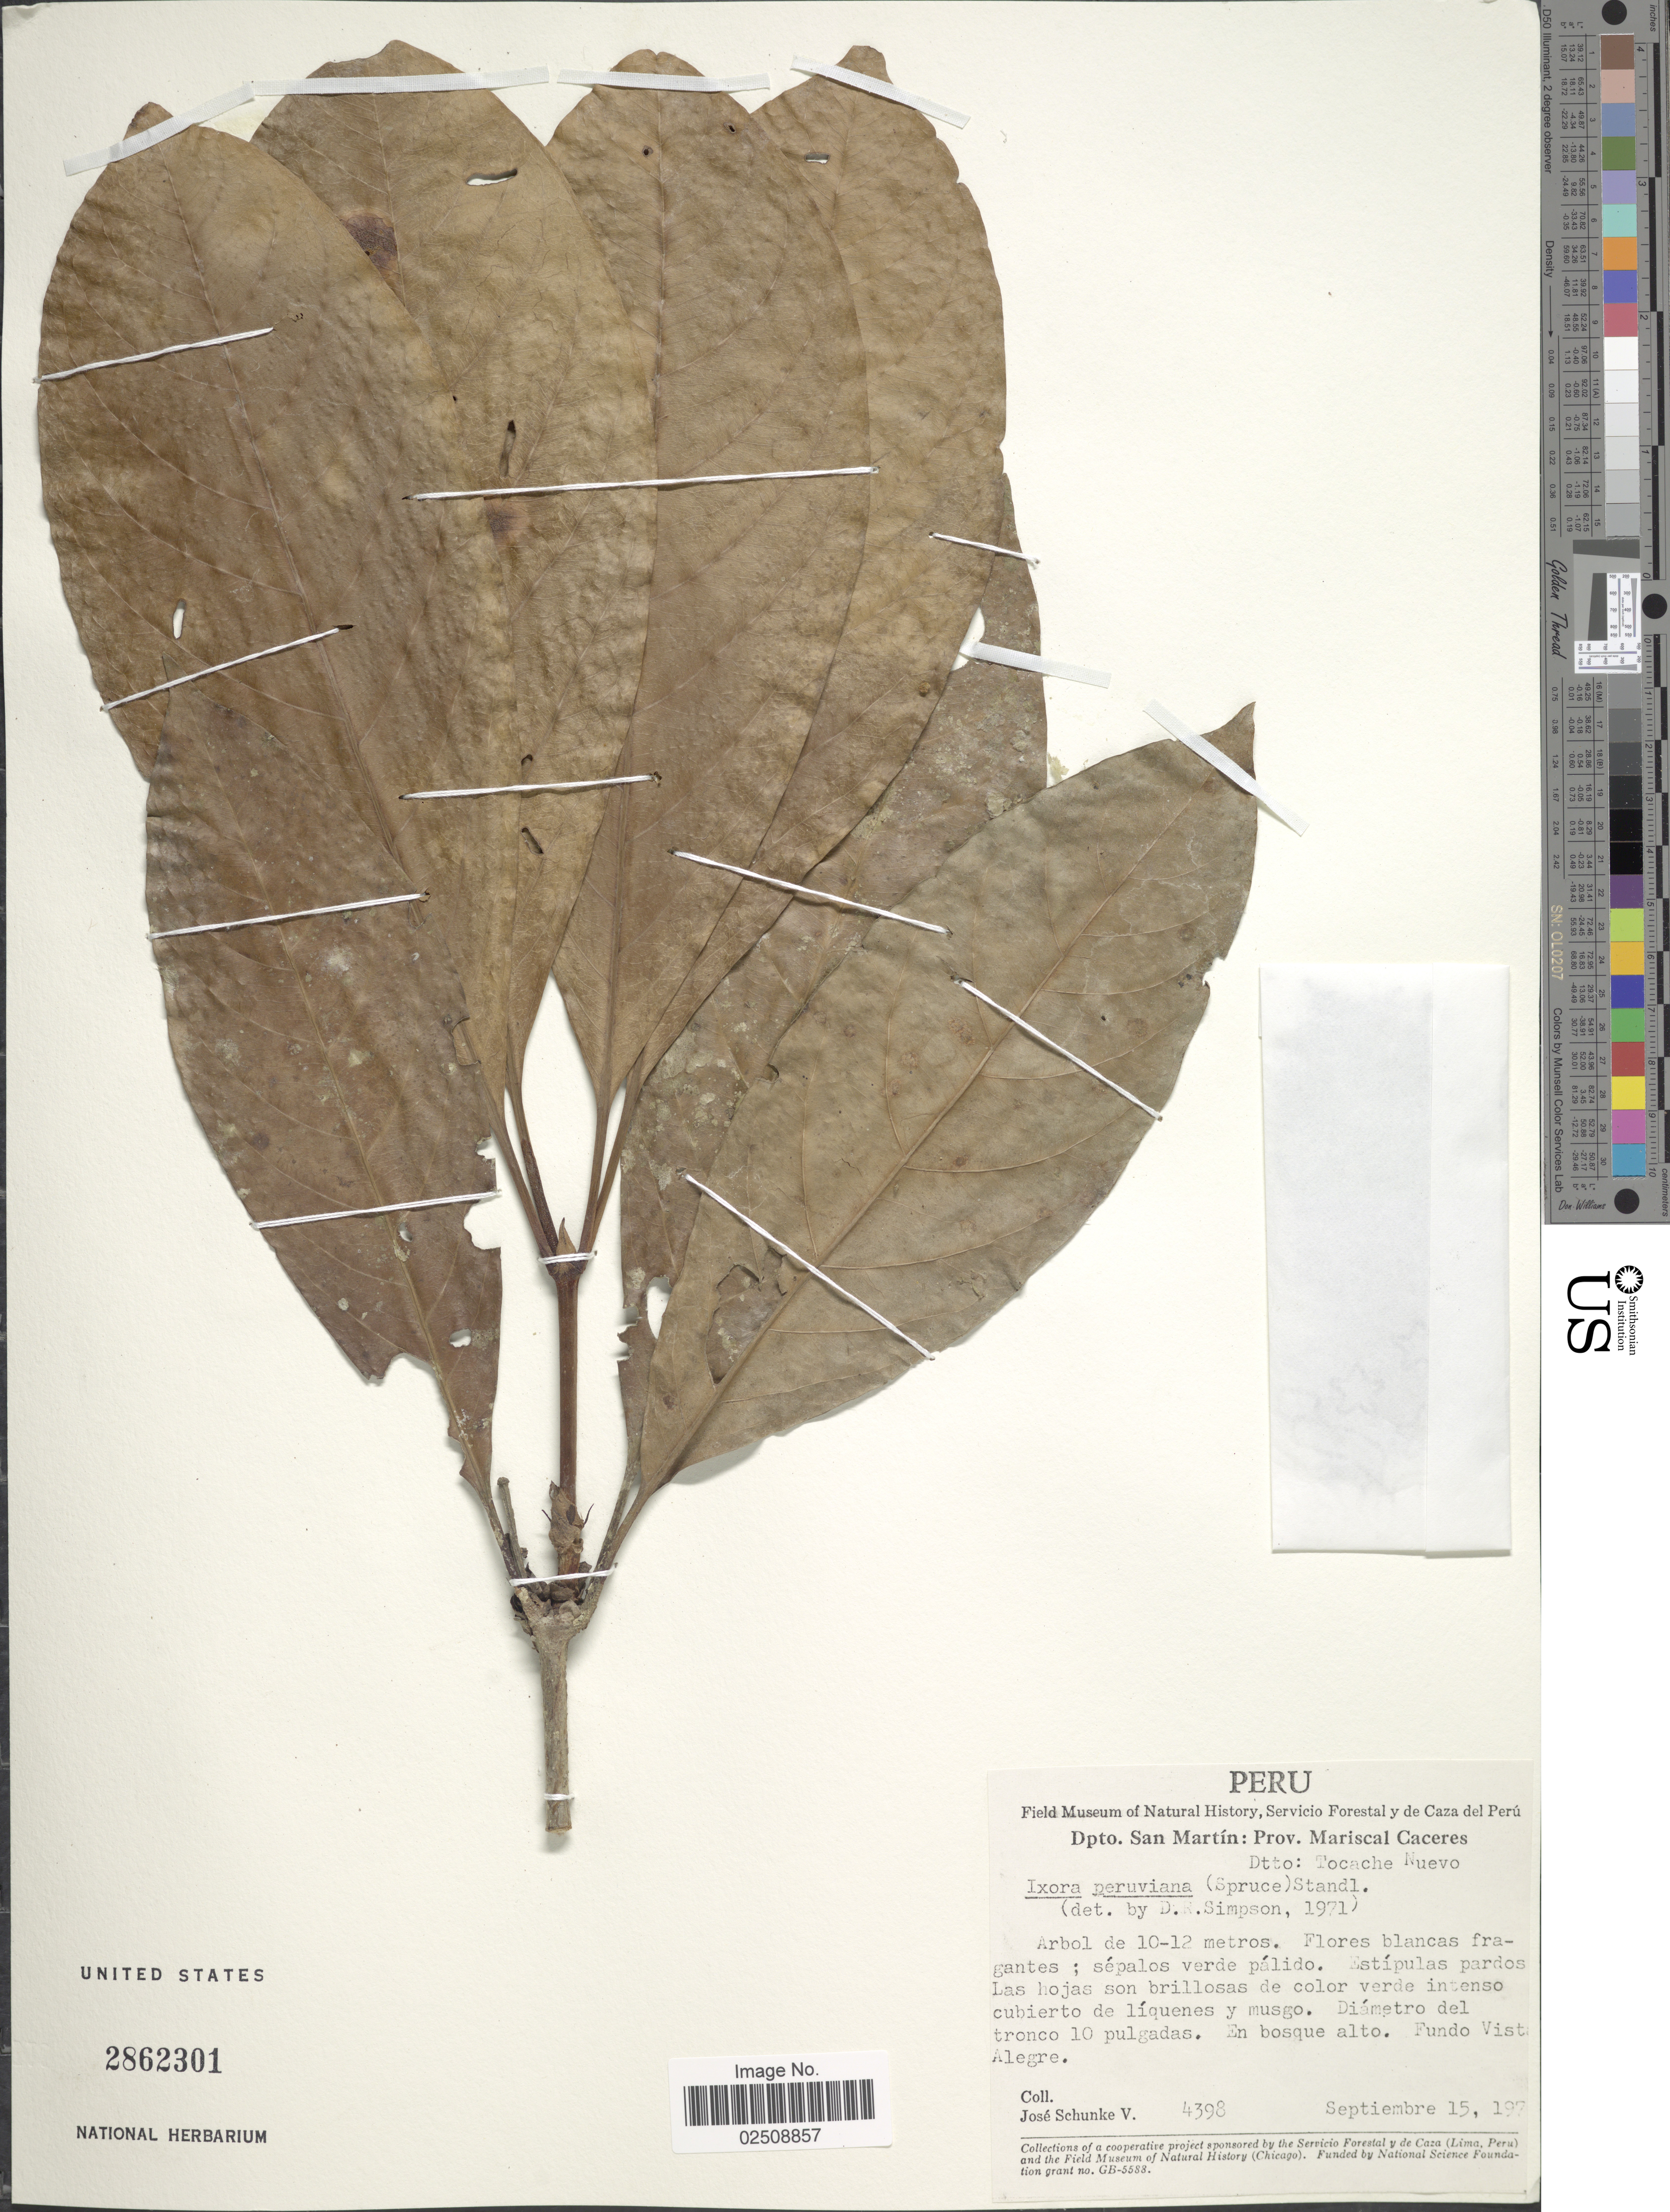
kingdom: Plantae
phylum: Tracheophyta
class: Magnoliopsida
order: Gentianales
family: Rubiaceae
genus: Ixora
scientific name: Ixora peruviana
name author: (Spruce ex K. Schum.) Standl.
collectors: J. Schunke Vigo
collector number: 4398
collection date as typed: Septiembre 15, 197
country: Peru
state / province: San Martín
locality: Prov. Mariscal Caceres. Dtto: Tocache Nuevo. Fundo Vista Alegre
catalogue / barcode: US 2862301